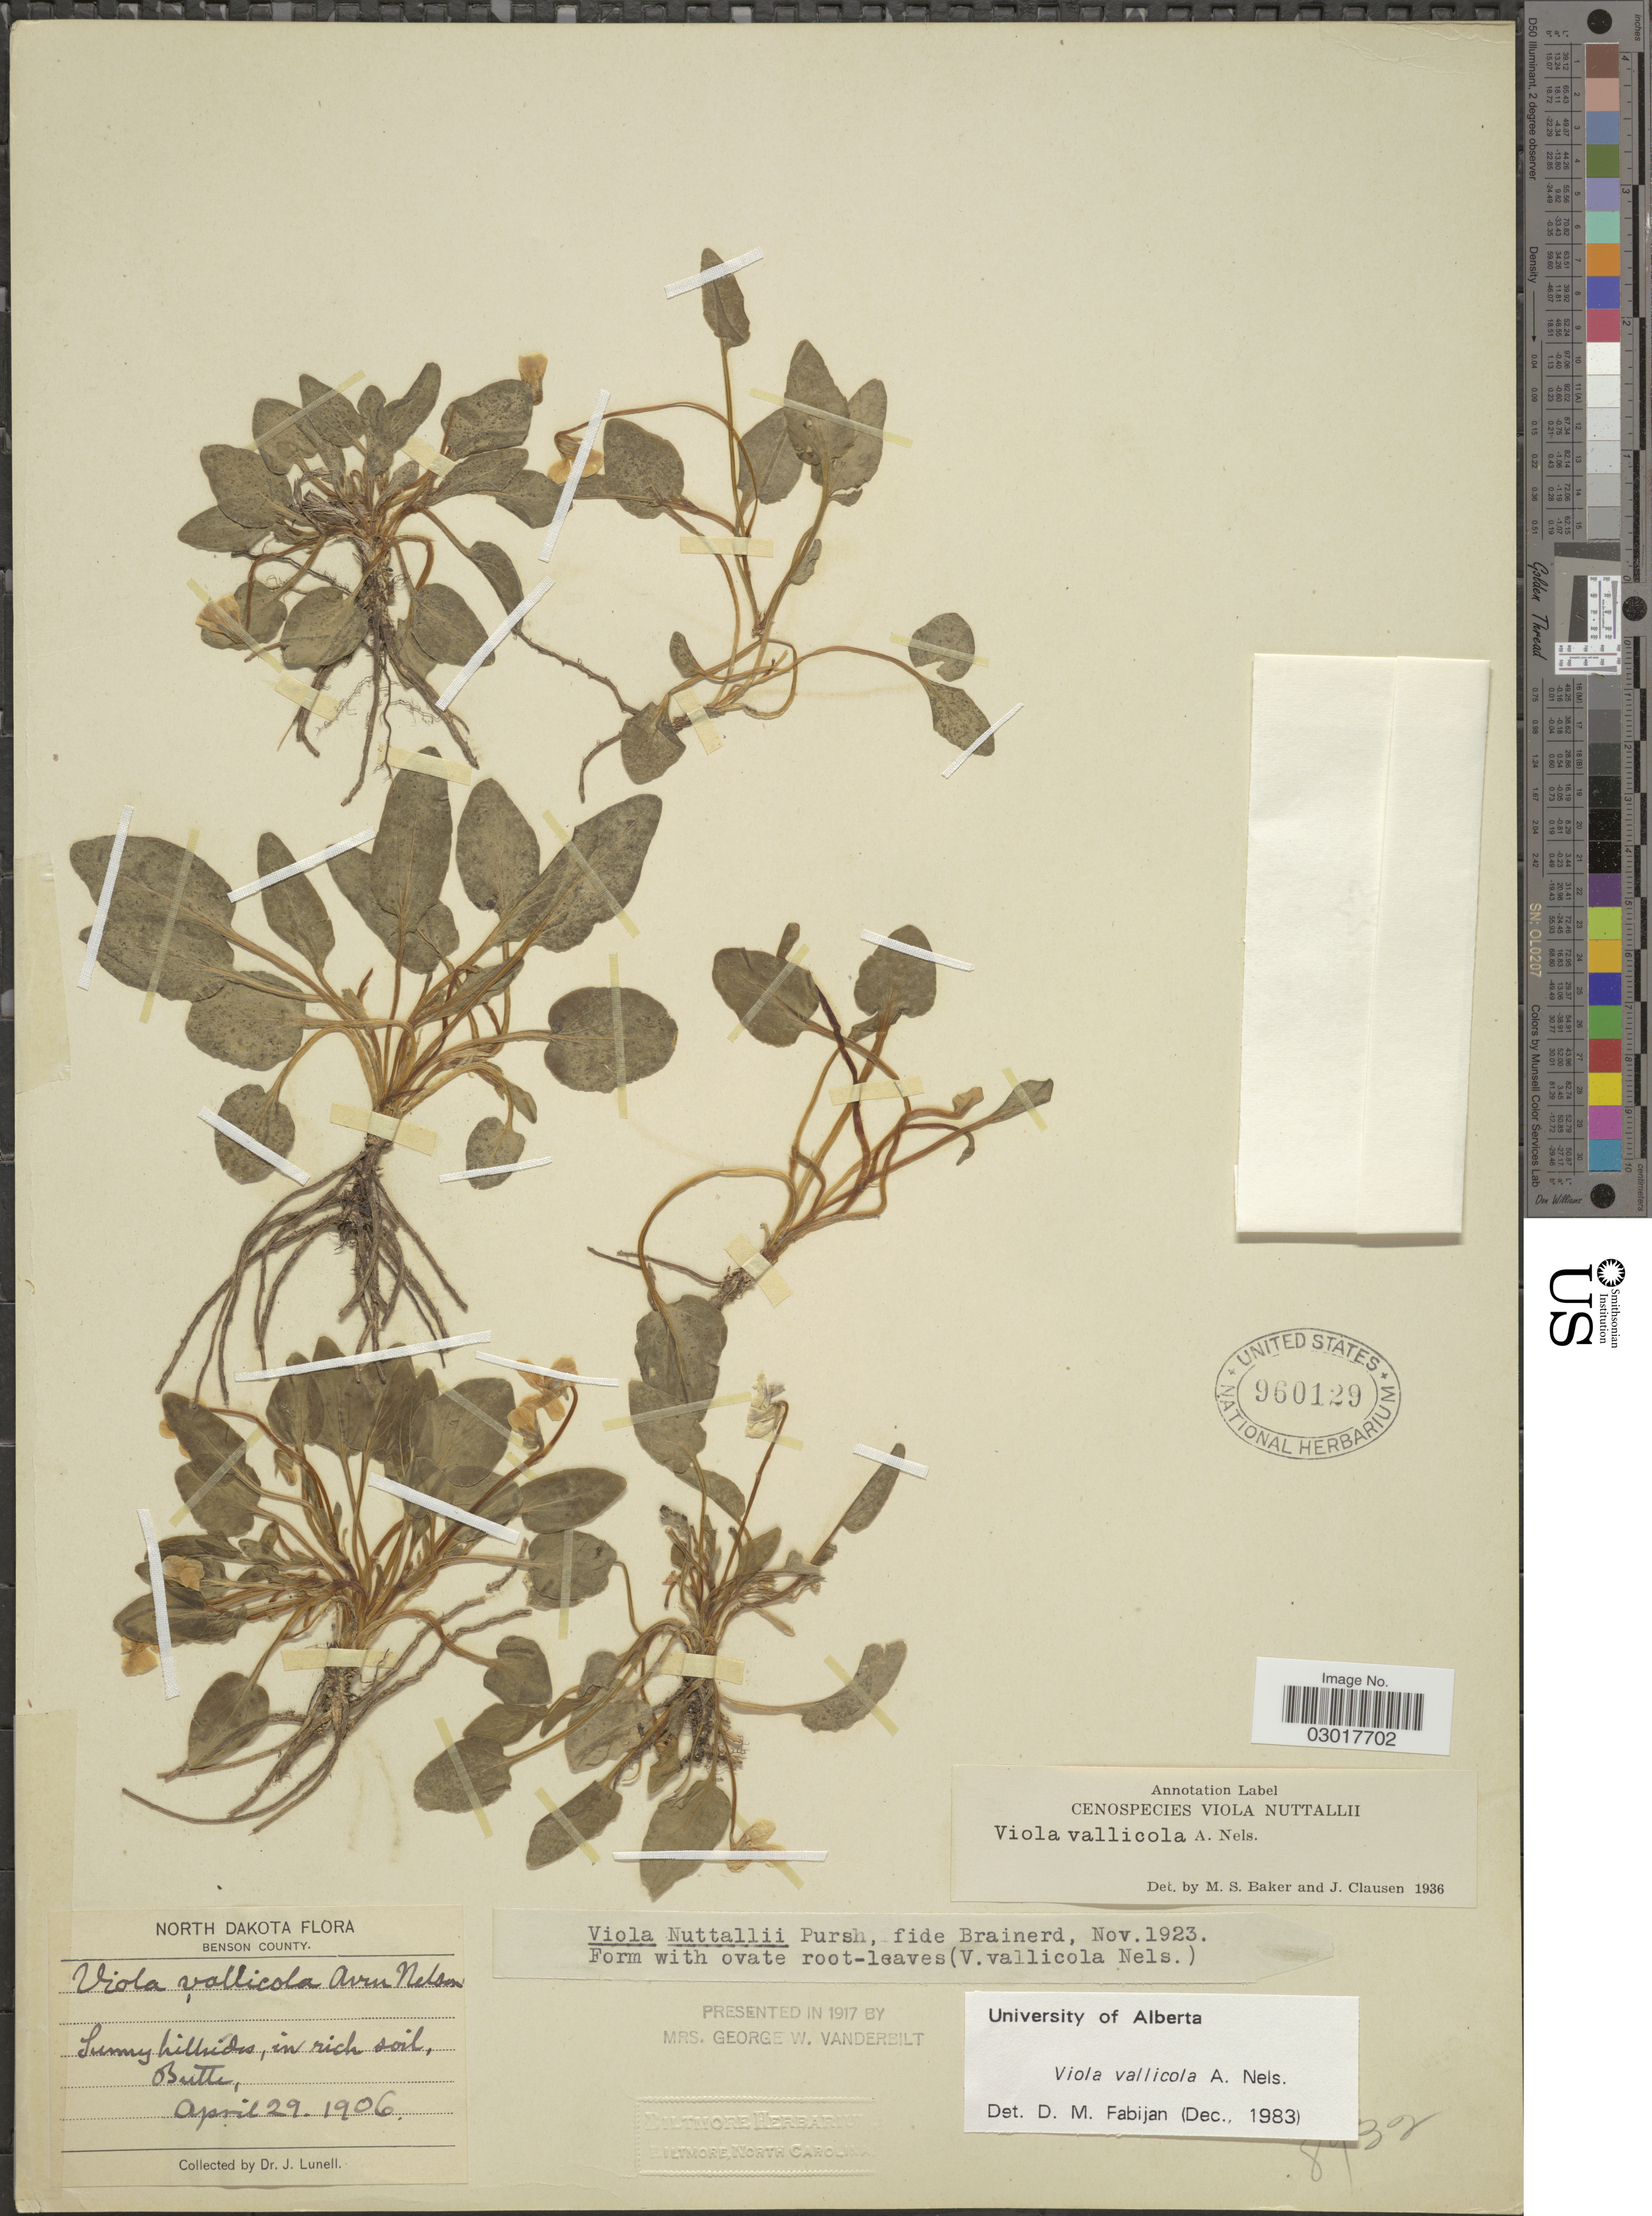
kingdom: Plantae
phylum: Tracheophyta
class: Magnoliopsida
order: Malpighiales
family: Violaceae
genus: Viola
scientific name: Viola vallicola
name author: A. Nelson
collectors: J. Lunell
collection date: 1906-04-29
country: United States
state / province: North Dakota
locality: Sunny hillsides, in rich soil, Butte. Benson County.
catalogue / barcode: US 960129